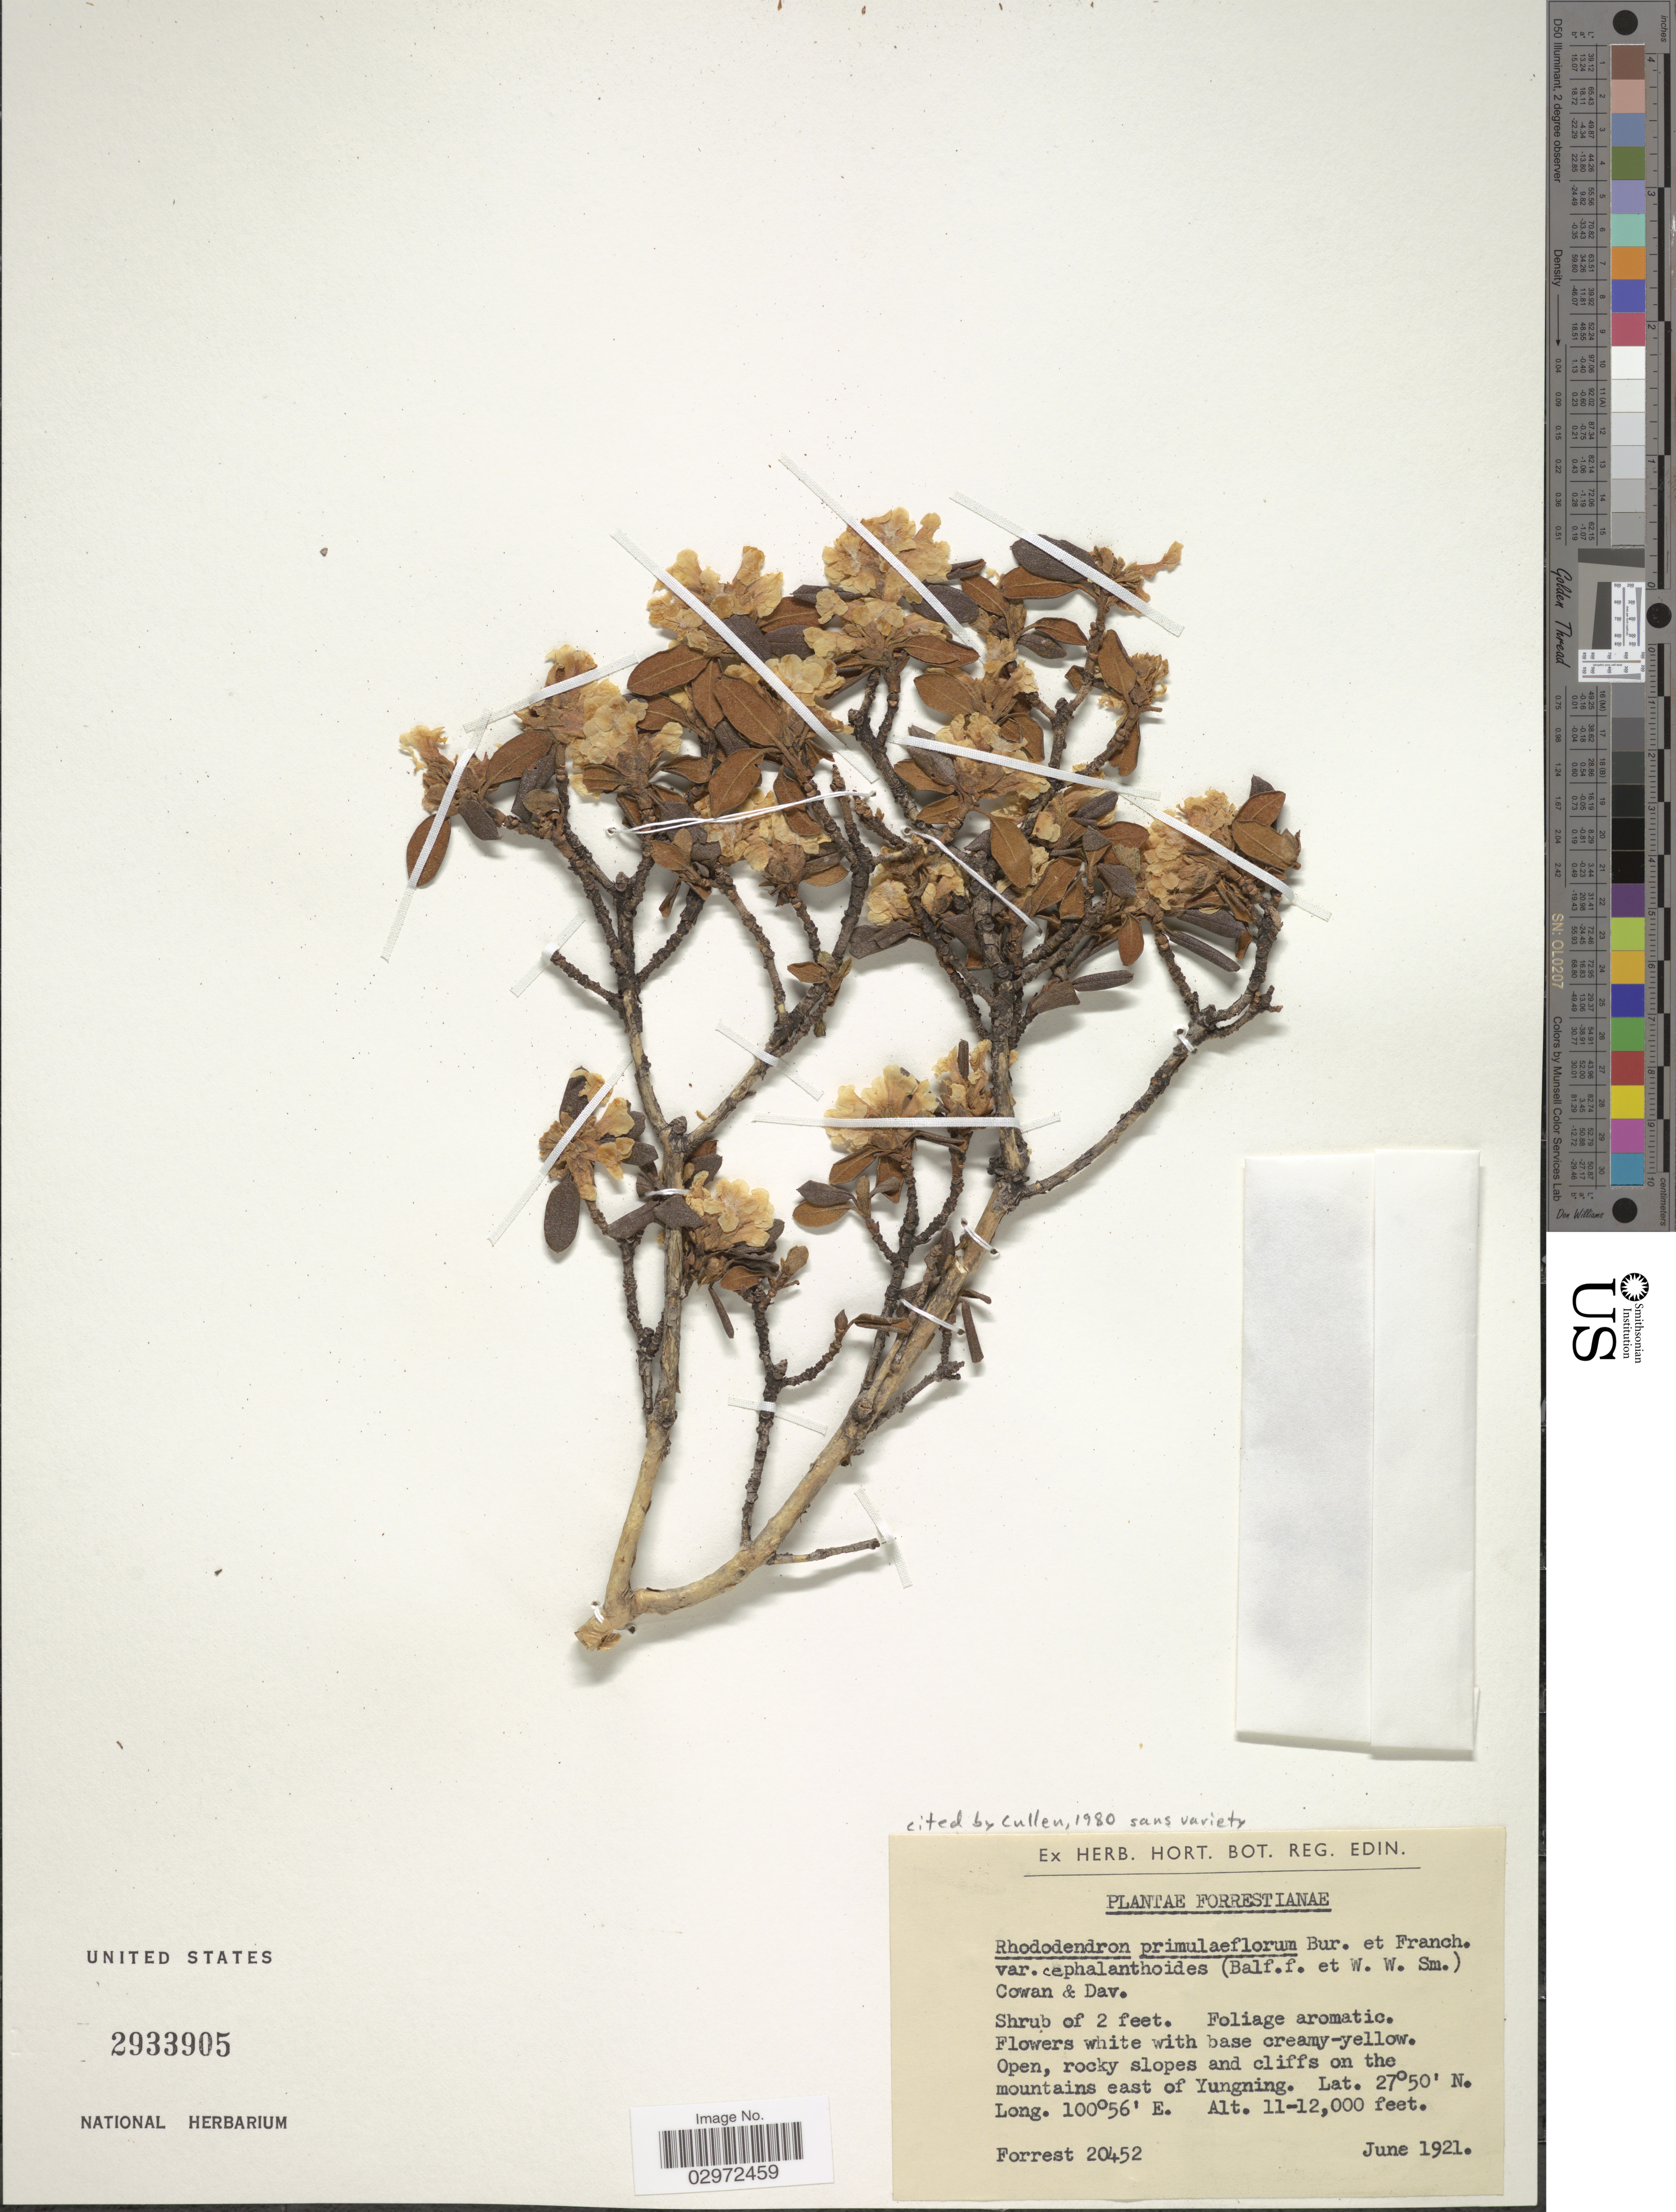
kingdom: Plantae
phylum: Tracheophyta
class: Magnoliopsida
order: Ericales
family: Ericaceae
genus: Rhododendron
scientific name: Rhododendron primuliflorum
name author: É. Bureau & Franch.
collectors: -. Forrest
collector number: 20452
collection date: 1921-06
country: China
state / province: Sichuan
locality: Rocky slopes and cliffs on the mountains east of Yungning.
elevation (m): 3353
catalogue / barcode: US 2933905